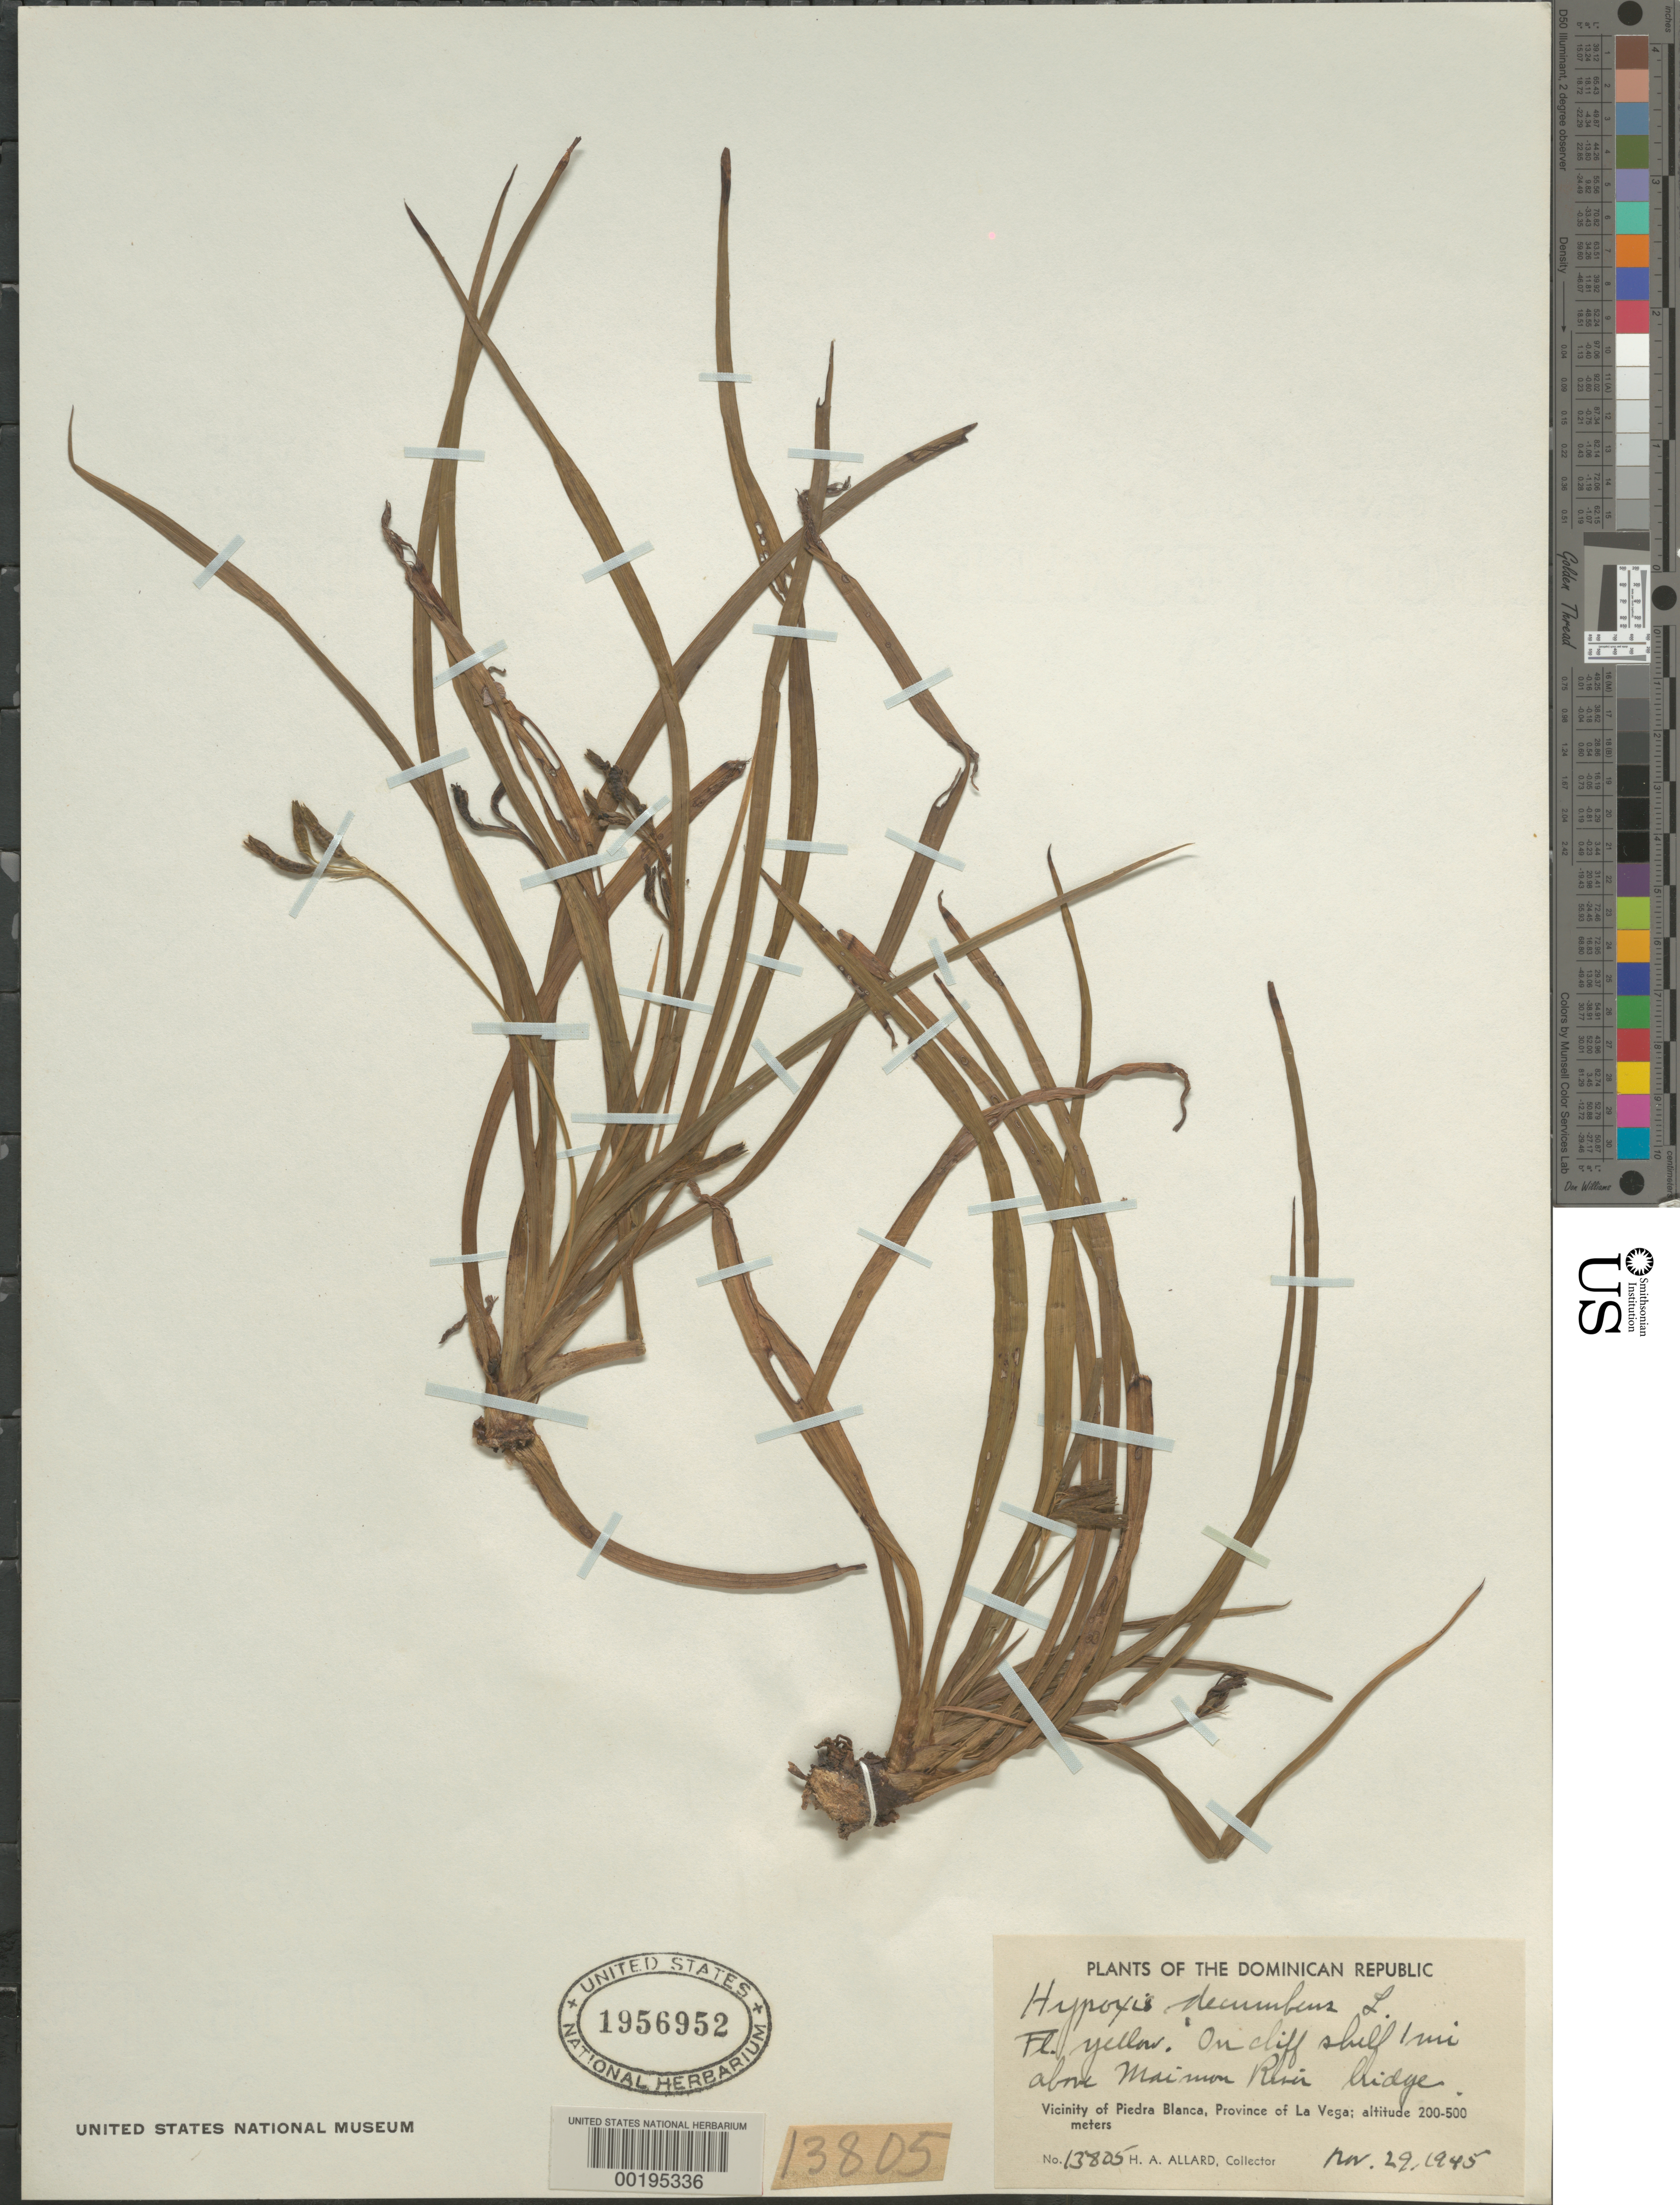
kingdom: Plantae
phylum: Tracheophyta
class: Liliopsida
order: Asparagales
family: Hypoxidaceae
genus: Hypoxis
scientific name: Hypoxis decumbens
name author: L.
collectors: H. A. Allard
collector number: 13805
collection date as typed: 29 Nov 1945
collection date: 1945-11-29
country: Dominican Republic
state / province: La Vega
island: Hispaniola Island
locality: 1 mi above maimon river bridge; vicinity of piedra blanca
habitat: On cliff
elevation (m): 200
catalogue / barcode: US 1956952